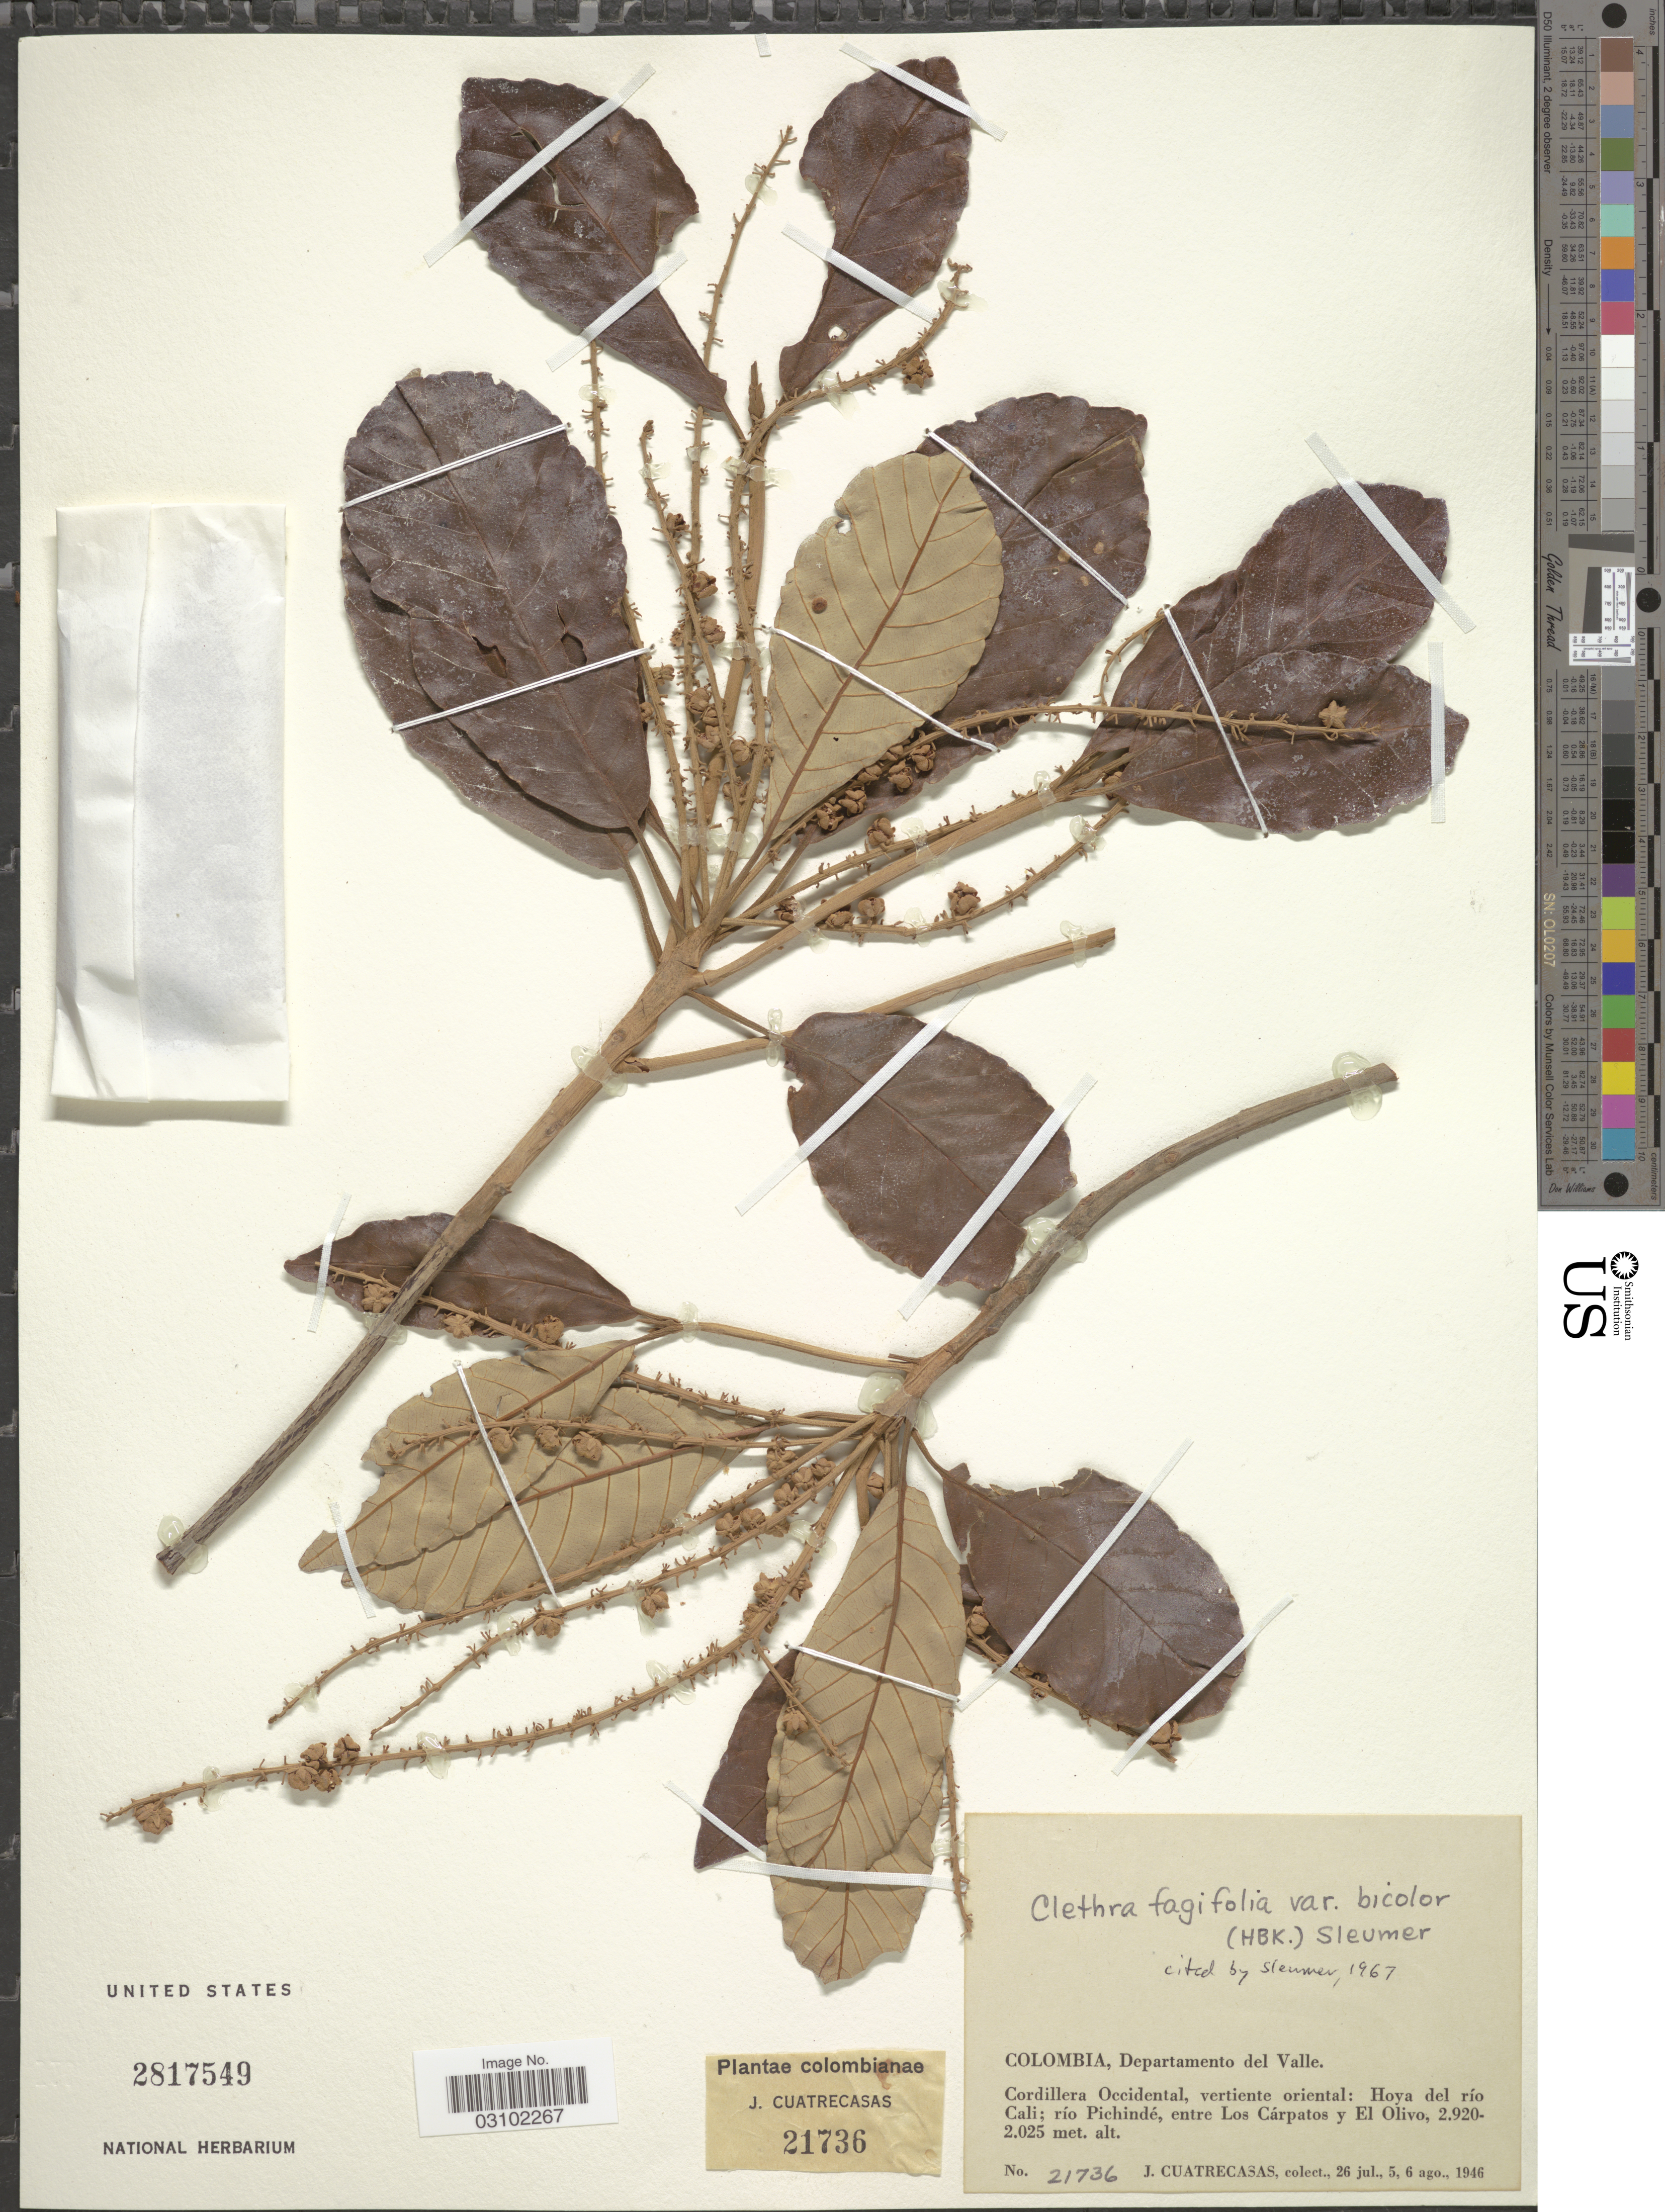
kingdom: Plantae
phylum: Tracheophyta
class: Magnoliopsida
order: Ericales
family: Clethraceae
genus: Clethra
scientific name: Clethra fagifolia var. bicolor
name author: Kunth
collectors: J. Cuatrecasas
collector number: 21736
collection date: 1946-07-26/1946-08-06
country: Colombia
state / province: Valle del Cauca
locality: Departamento del Valle, Cordillera Occidental, vertiente oriental: Hoya del río Cali: río Pichindé, entre Los Cárpatos y El Olivo.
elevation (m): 2025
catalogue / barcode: US 2817549